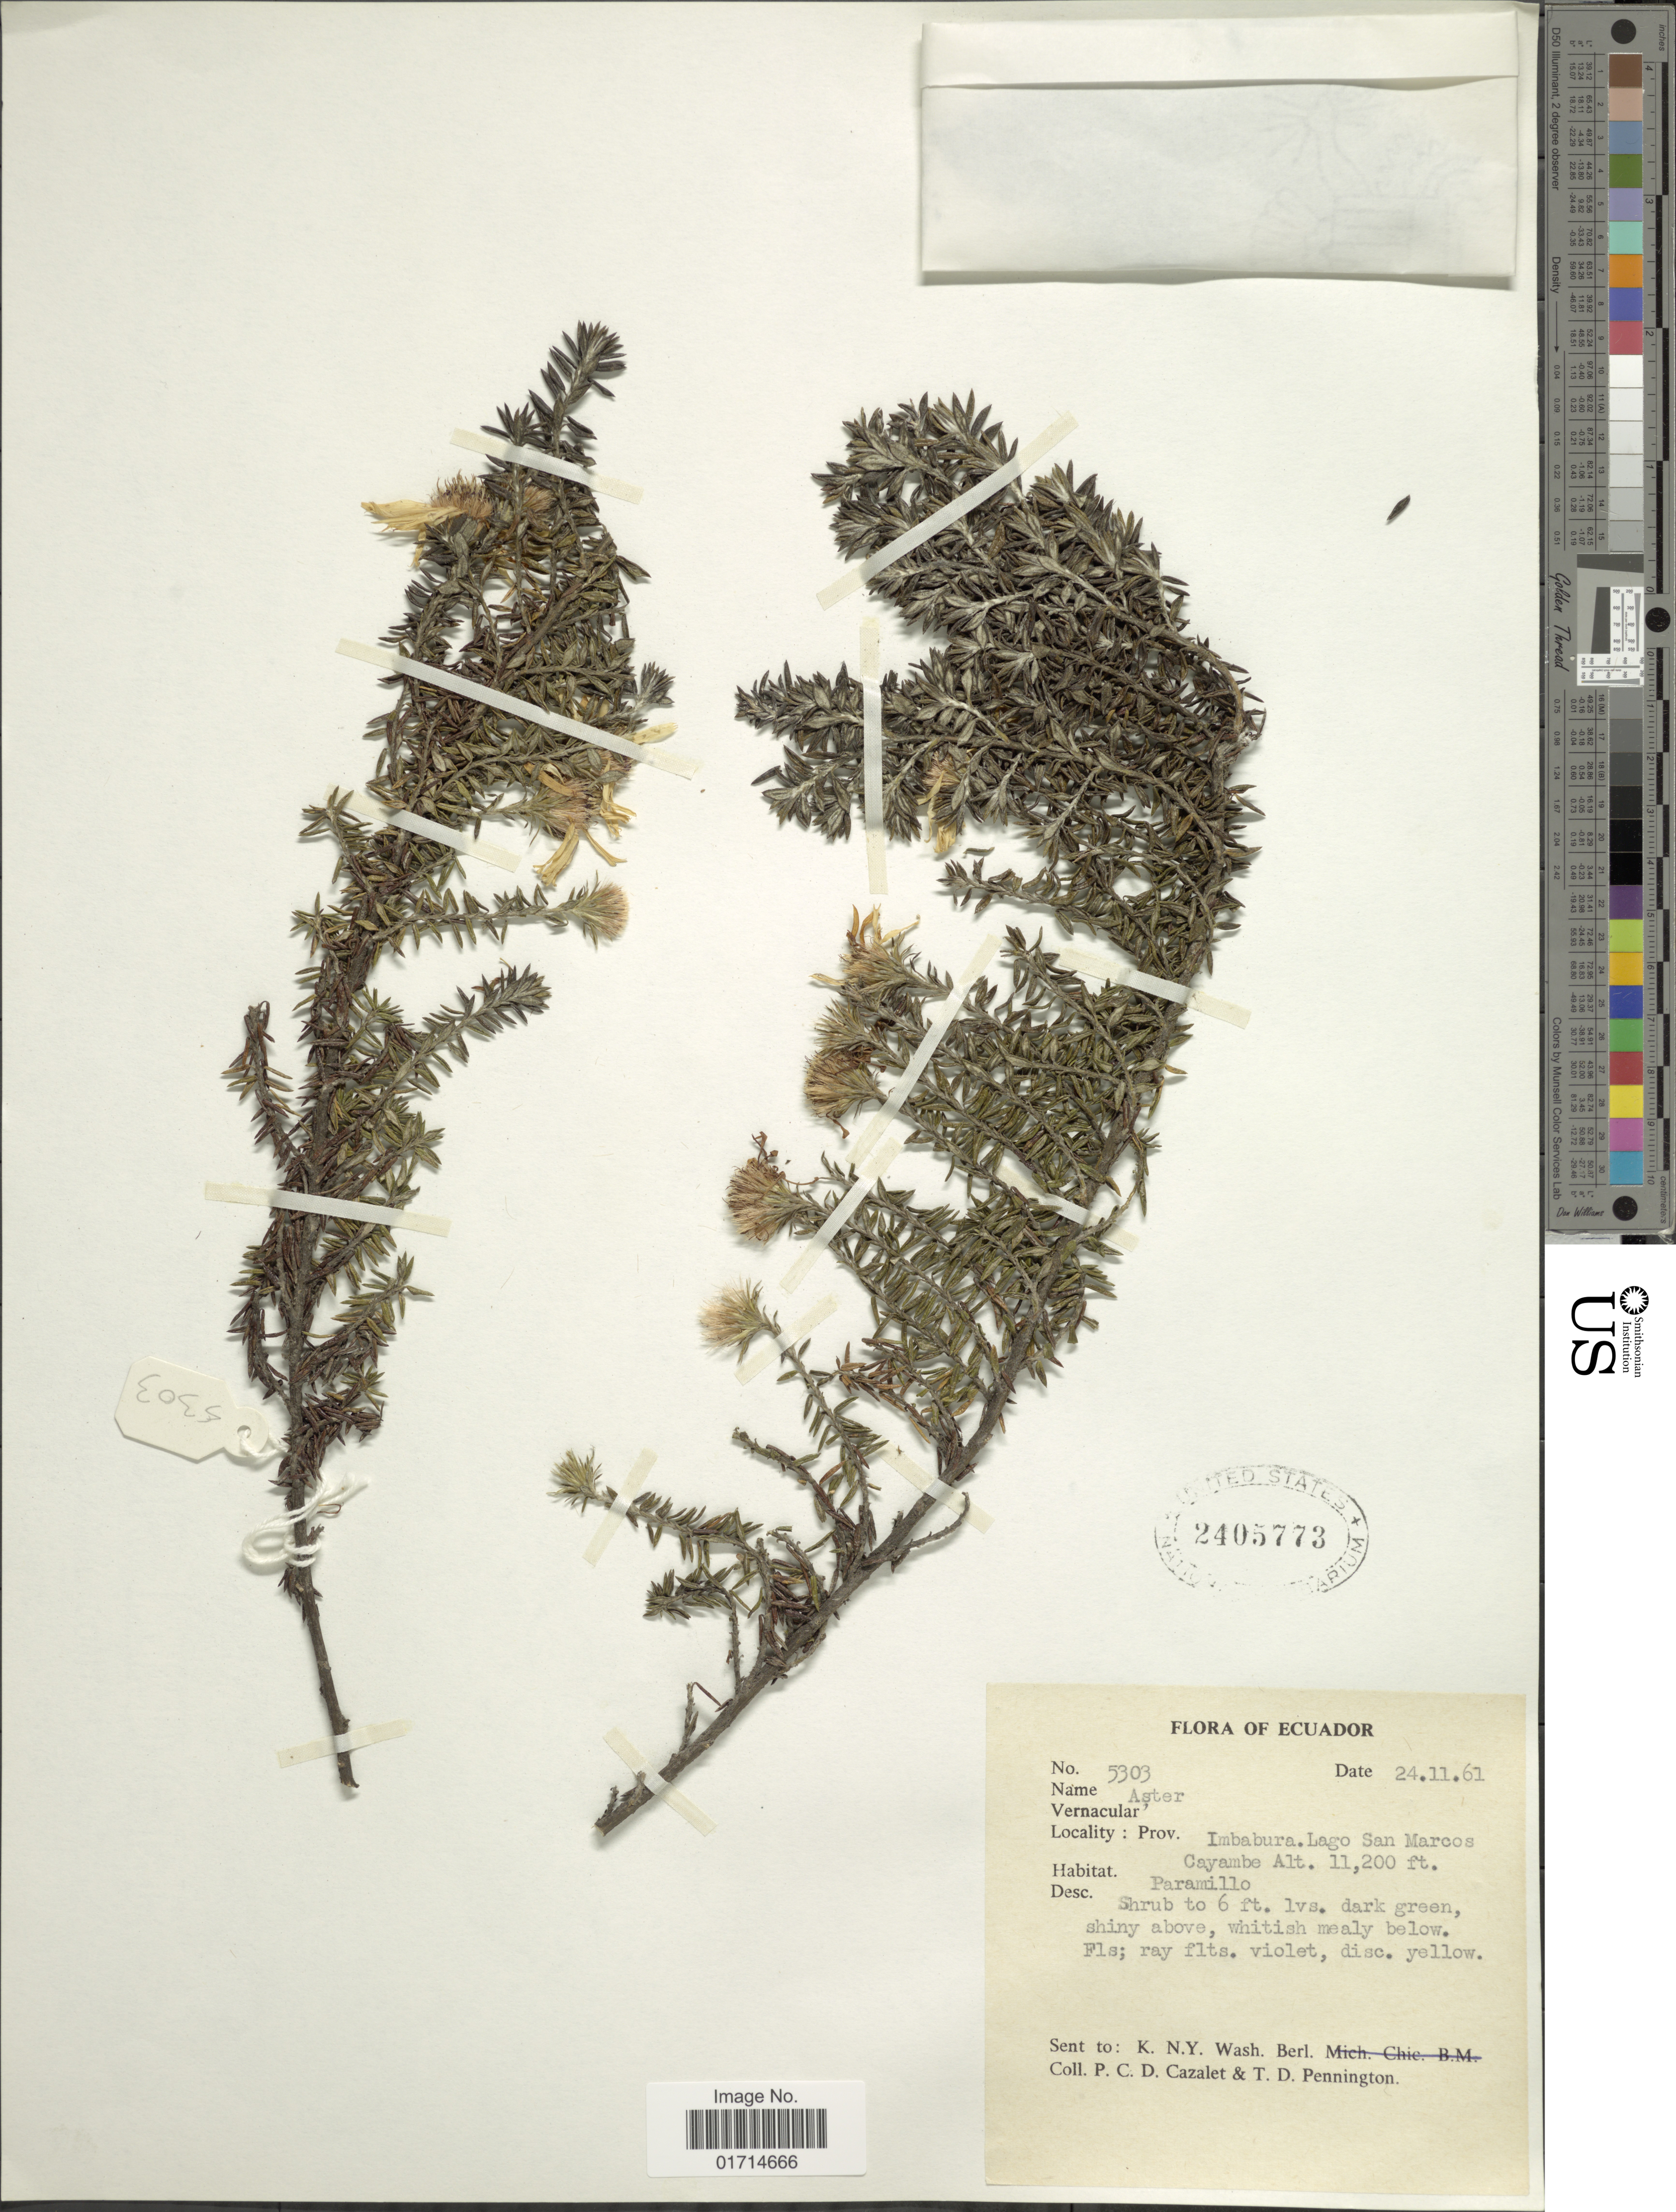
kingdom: Plantae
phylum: Tracheophyta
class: Magnoliopsida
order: Asterales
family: Asteraceae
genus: Diplostephium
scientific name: Diplostephium hartwegii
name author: Hieron.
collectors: P. C. D. Cazalet & T. D. Pennington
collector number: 5303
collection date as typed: Transcribed d/m/y: 24/11/61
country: Ecuador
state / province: Imbabura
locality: Lago San Marcos Cayambe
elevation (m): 3414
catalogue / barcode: US 2405773